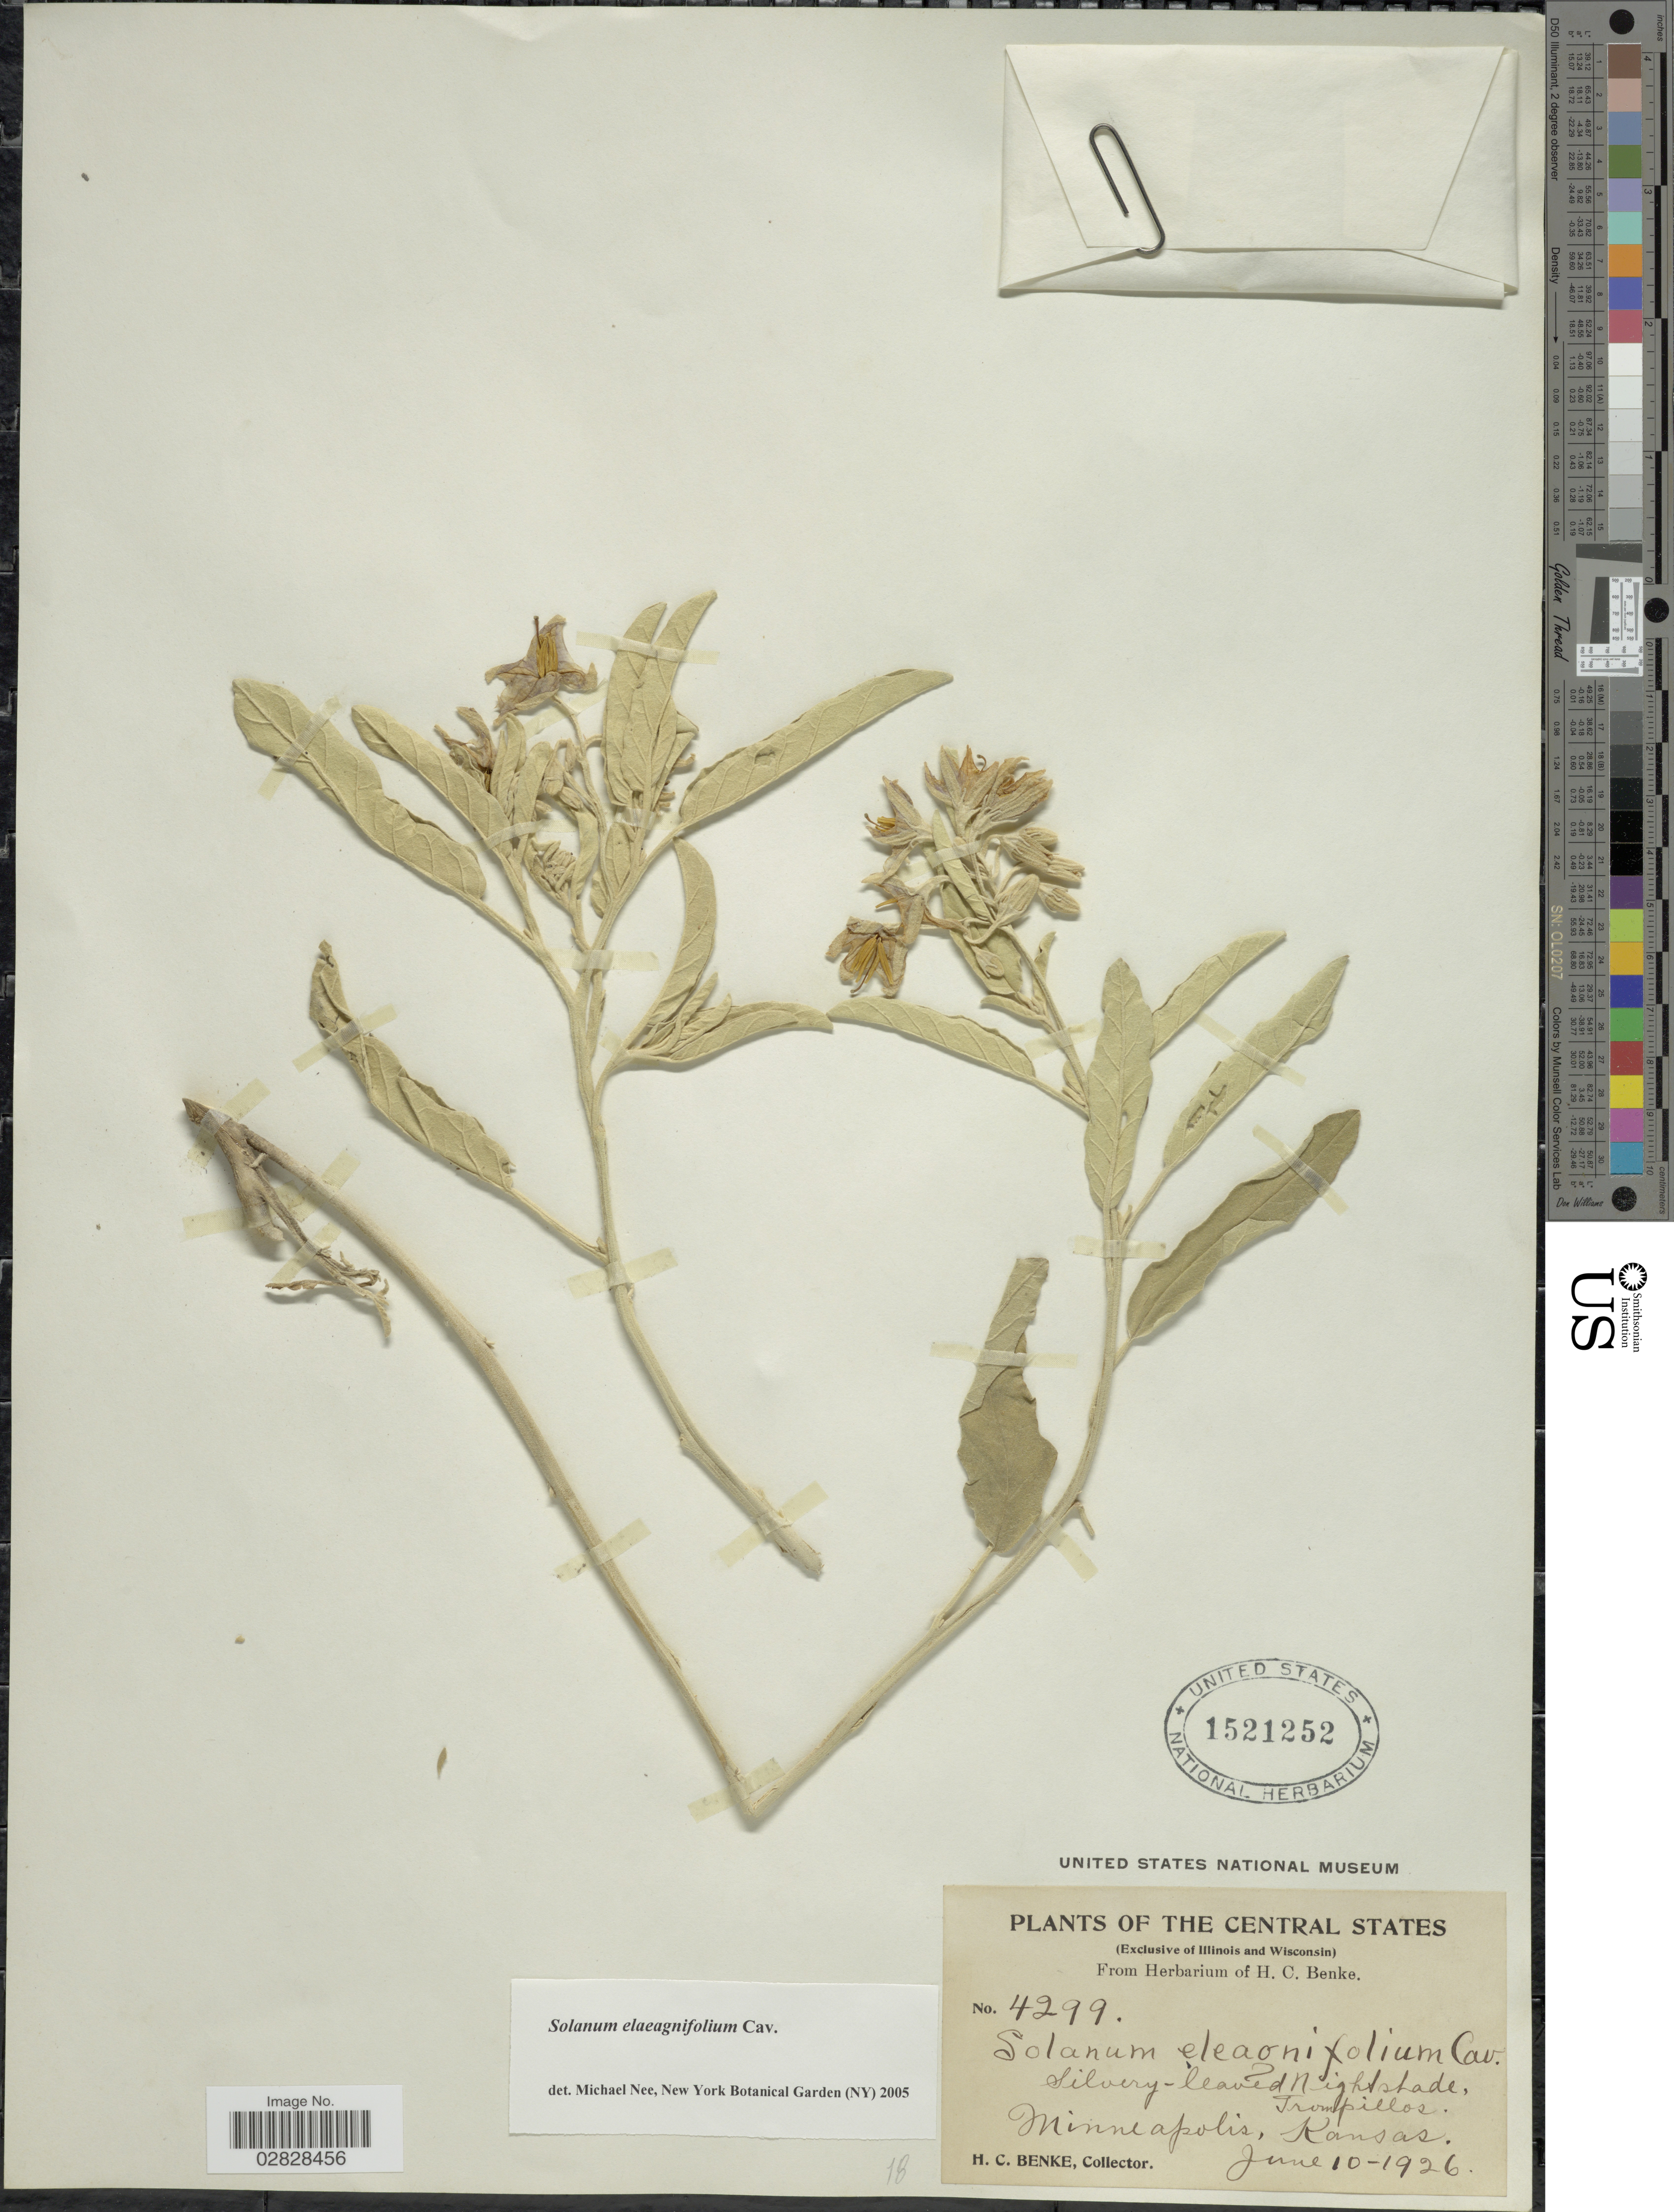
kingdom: Plantae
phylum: Tracheophyta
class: Magnoliopsida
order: Solanales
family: Solanaceae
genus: Solanum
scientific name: Solanum elaeagnifolium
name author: Cav.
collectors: H. Benke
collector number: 4299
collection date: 1926-06-10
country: United States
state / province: Kansas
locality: The Central States. Minneapolis.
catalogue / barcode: US 1521252